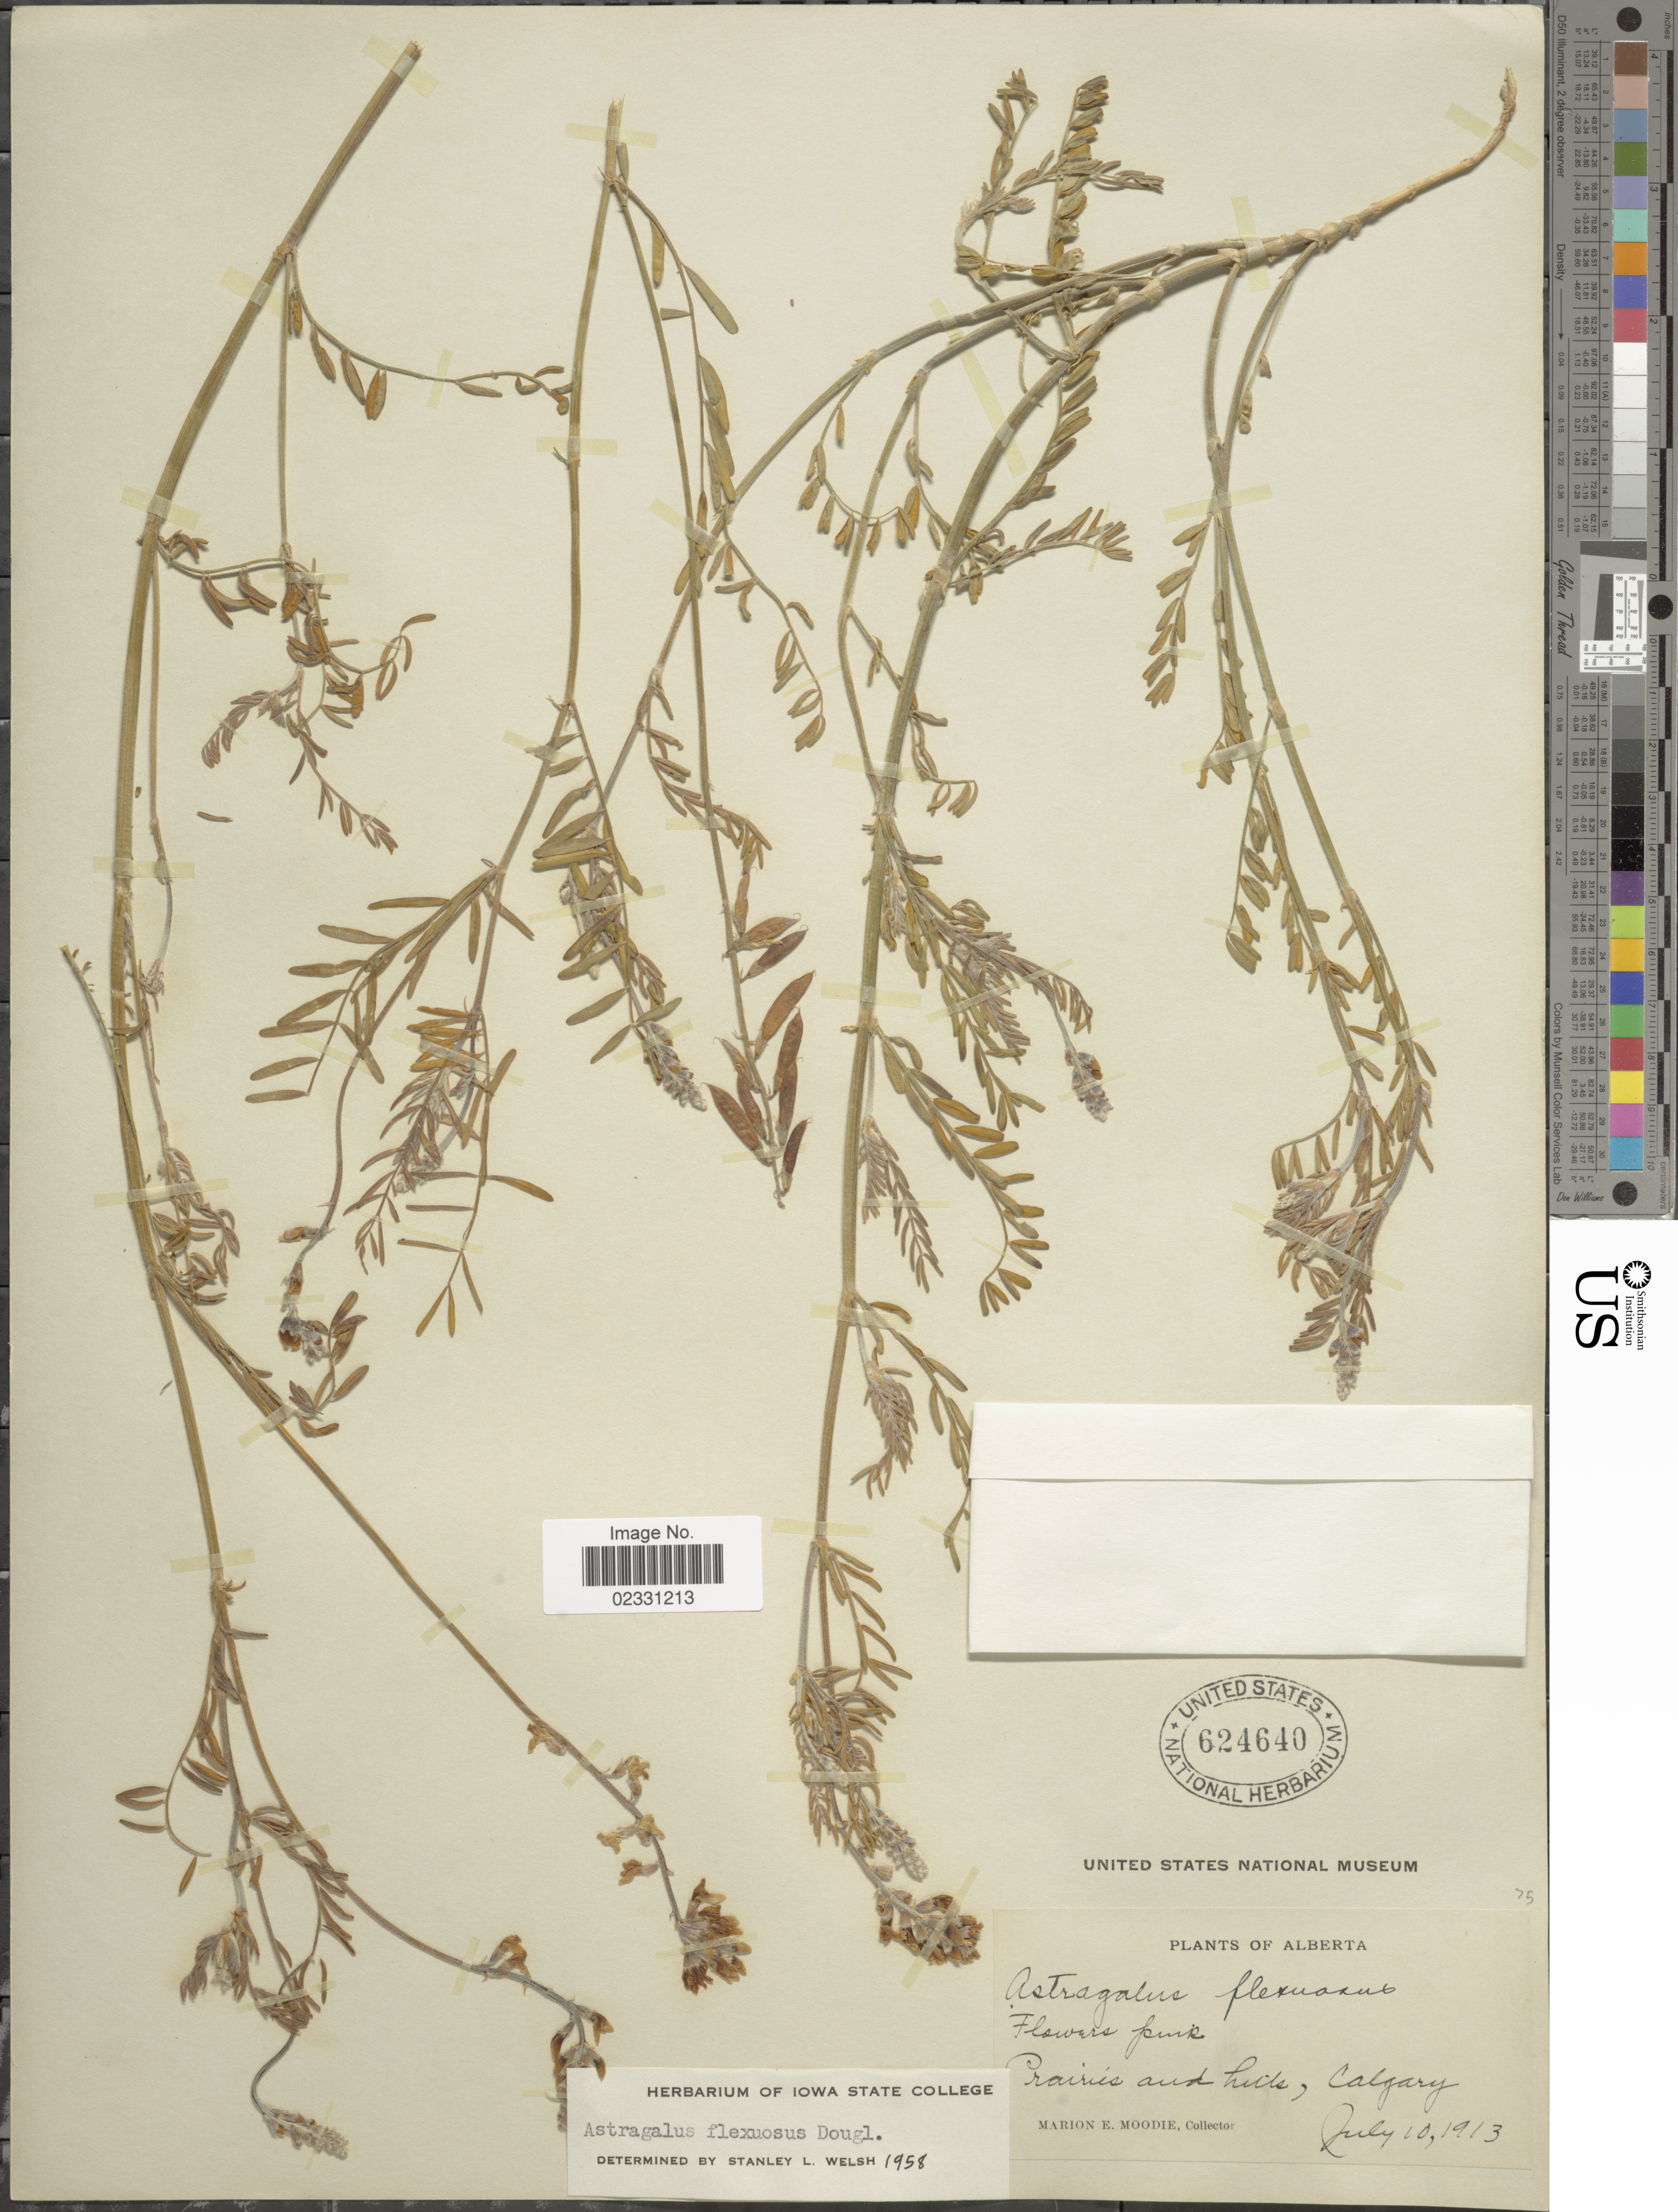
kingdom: Plantae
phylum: Tracheophyta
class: Magnoliopsida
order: Fabales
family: Fabaceae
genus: Astragalus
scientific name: Astragalus flexuosus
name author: (Hook.) Douglas ex G. Don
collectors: M. E. Moodie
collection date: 1913-07-10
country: Canada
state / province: Alberta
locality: Calgary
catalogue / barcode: US 624640